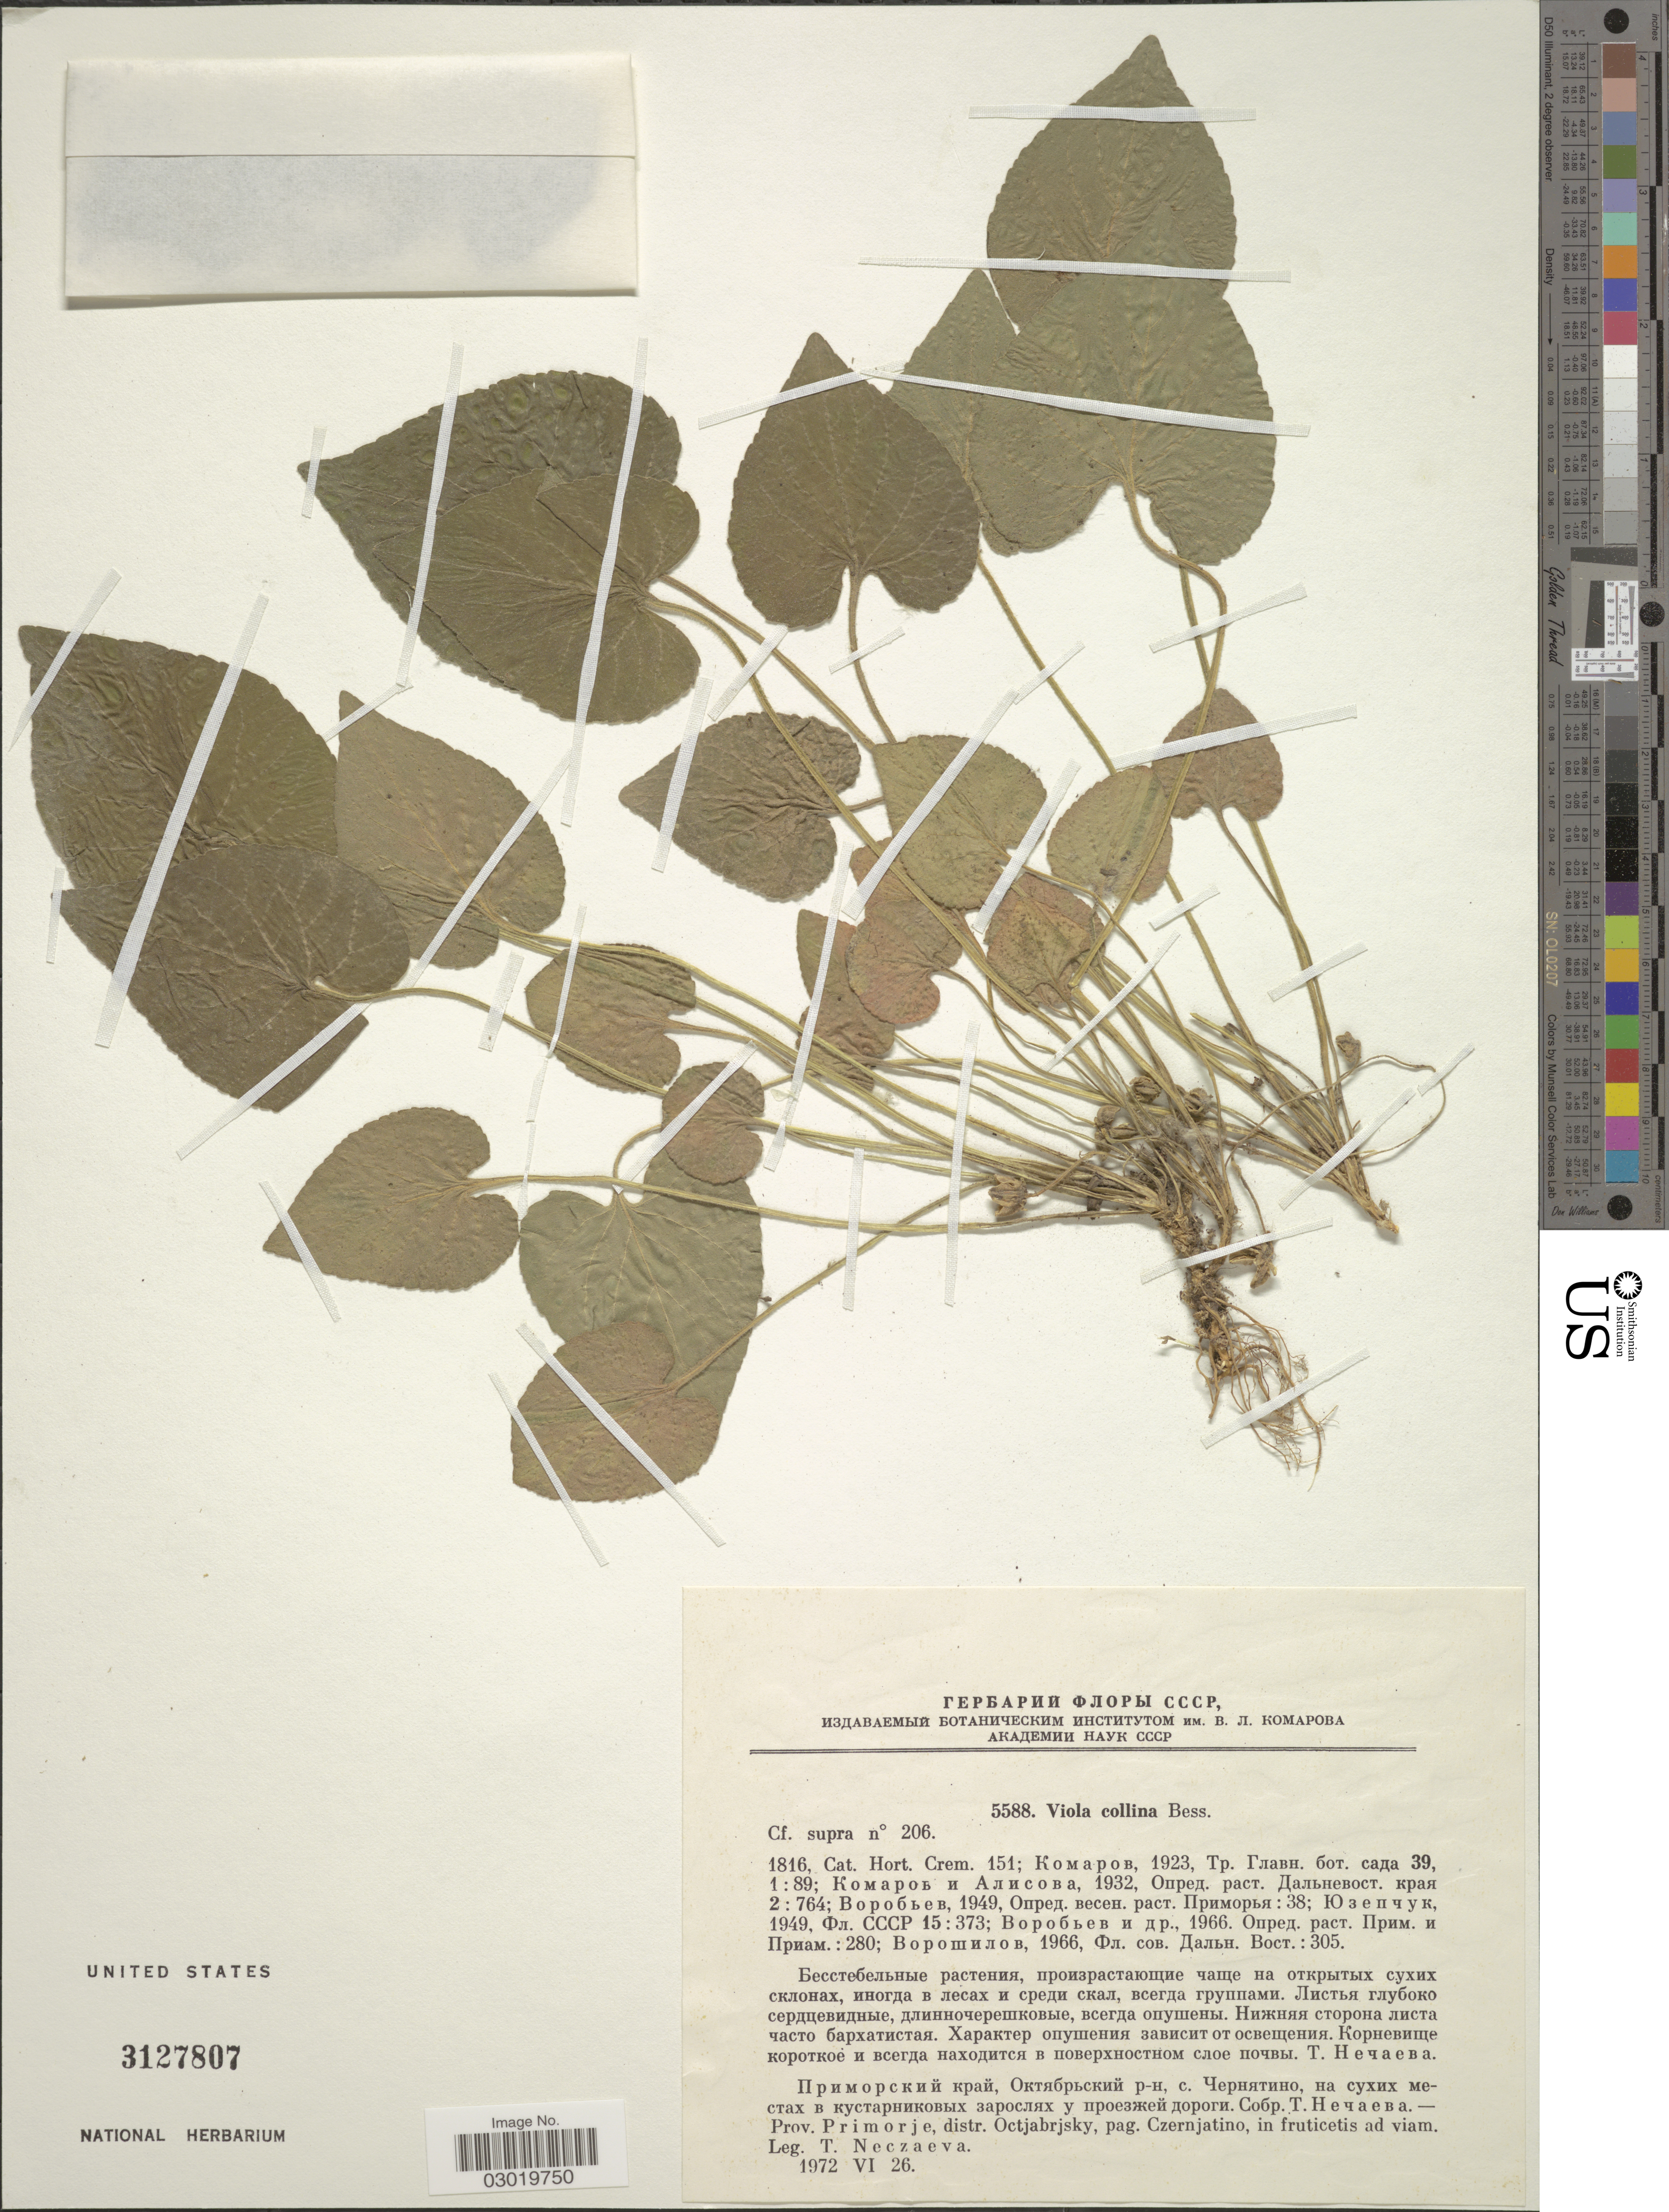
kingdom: Plantae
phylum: Tracheophyta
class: Magnoliopsida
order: Malpighiales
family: Violaceae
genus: Viola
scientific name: Viola collina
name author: Besser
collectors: T. Neczaeva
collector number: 5588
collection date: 1972-06-26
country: Russian Federation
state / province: Primorsky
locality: Prov. Primorje, distr. Octjabrjsky, pag. Czernjatino, in fruticetis ad viam.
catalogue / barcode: US 3127807